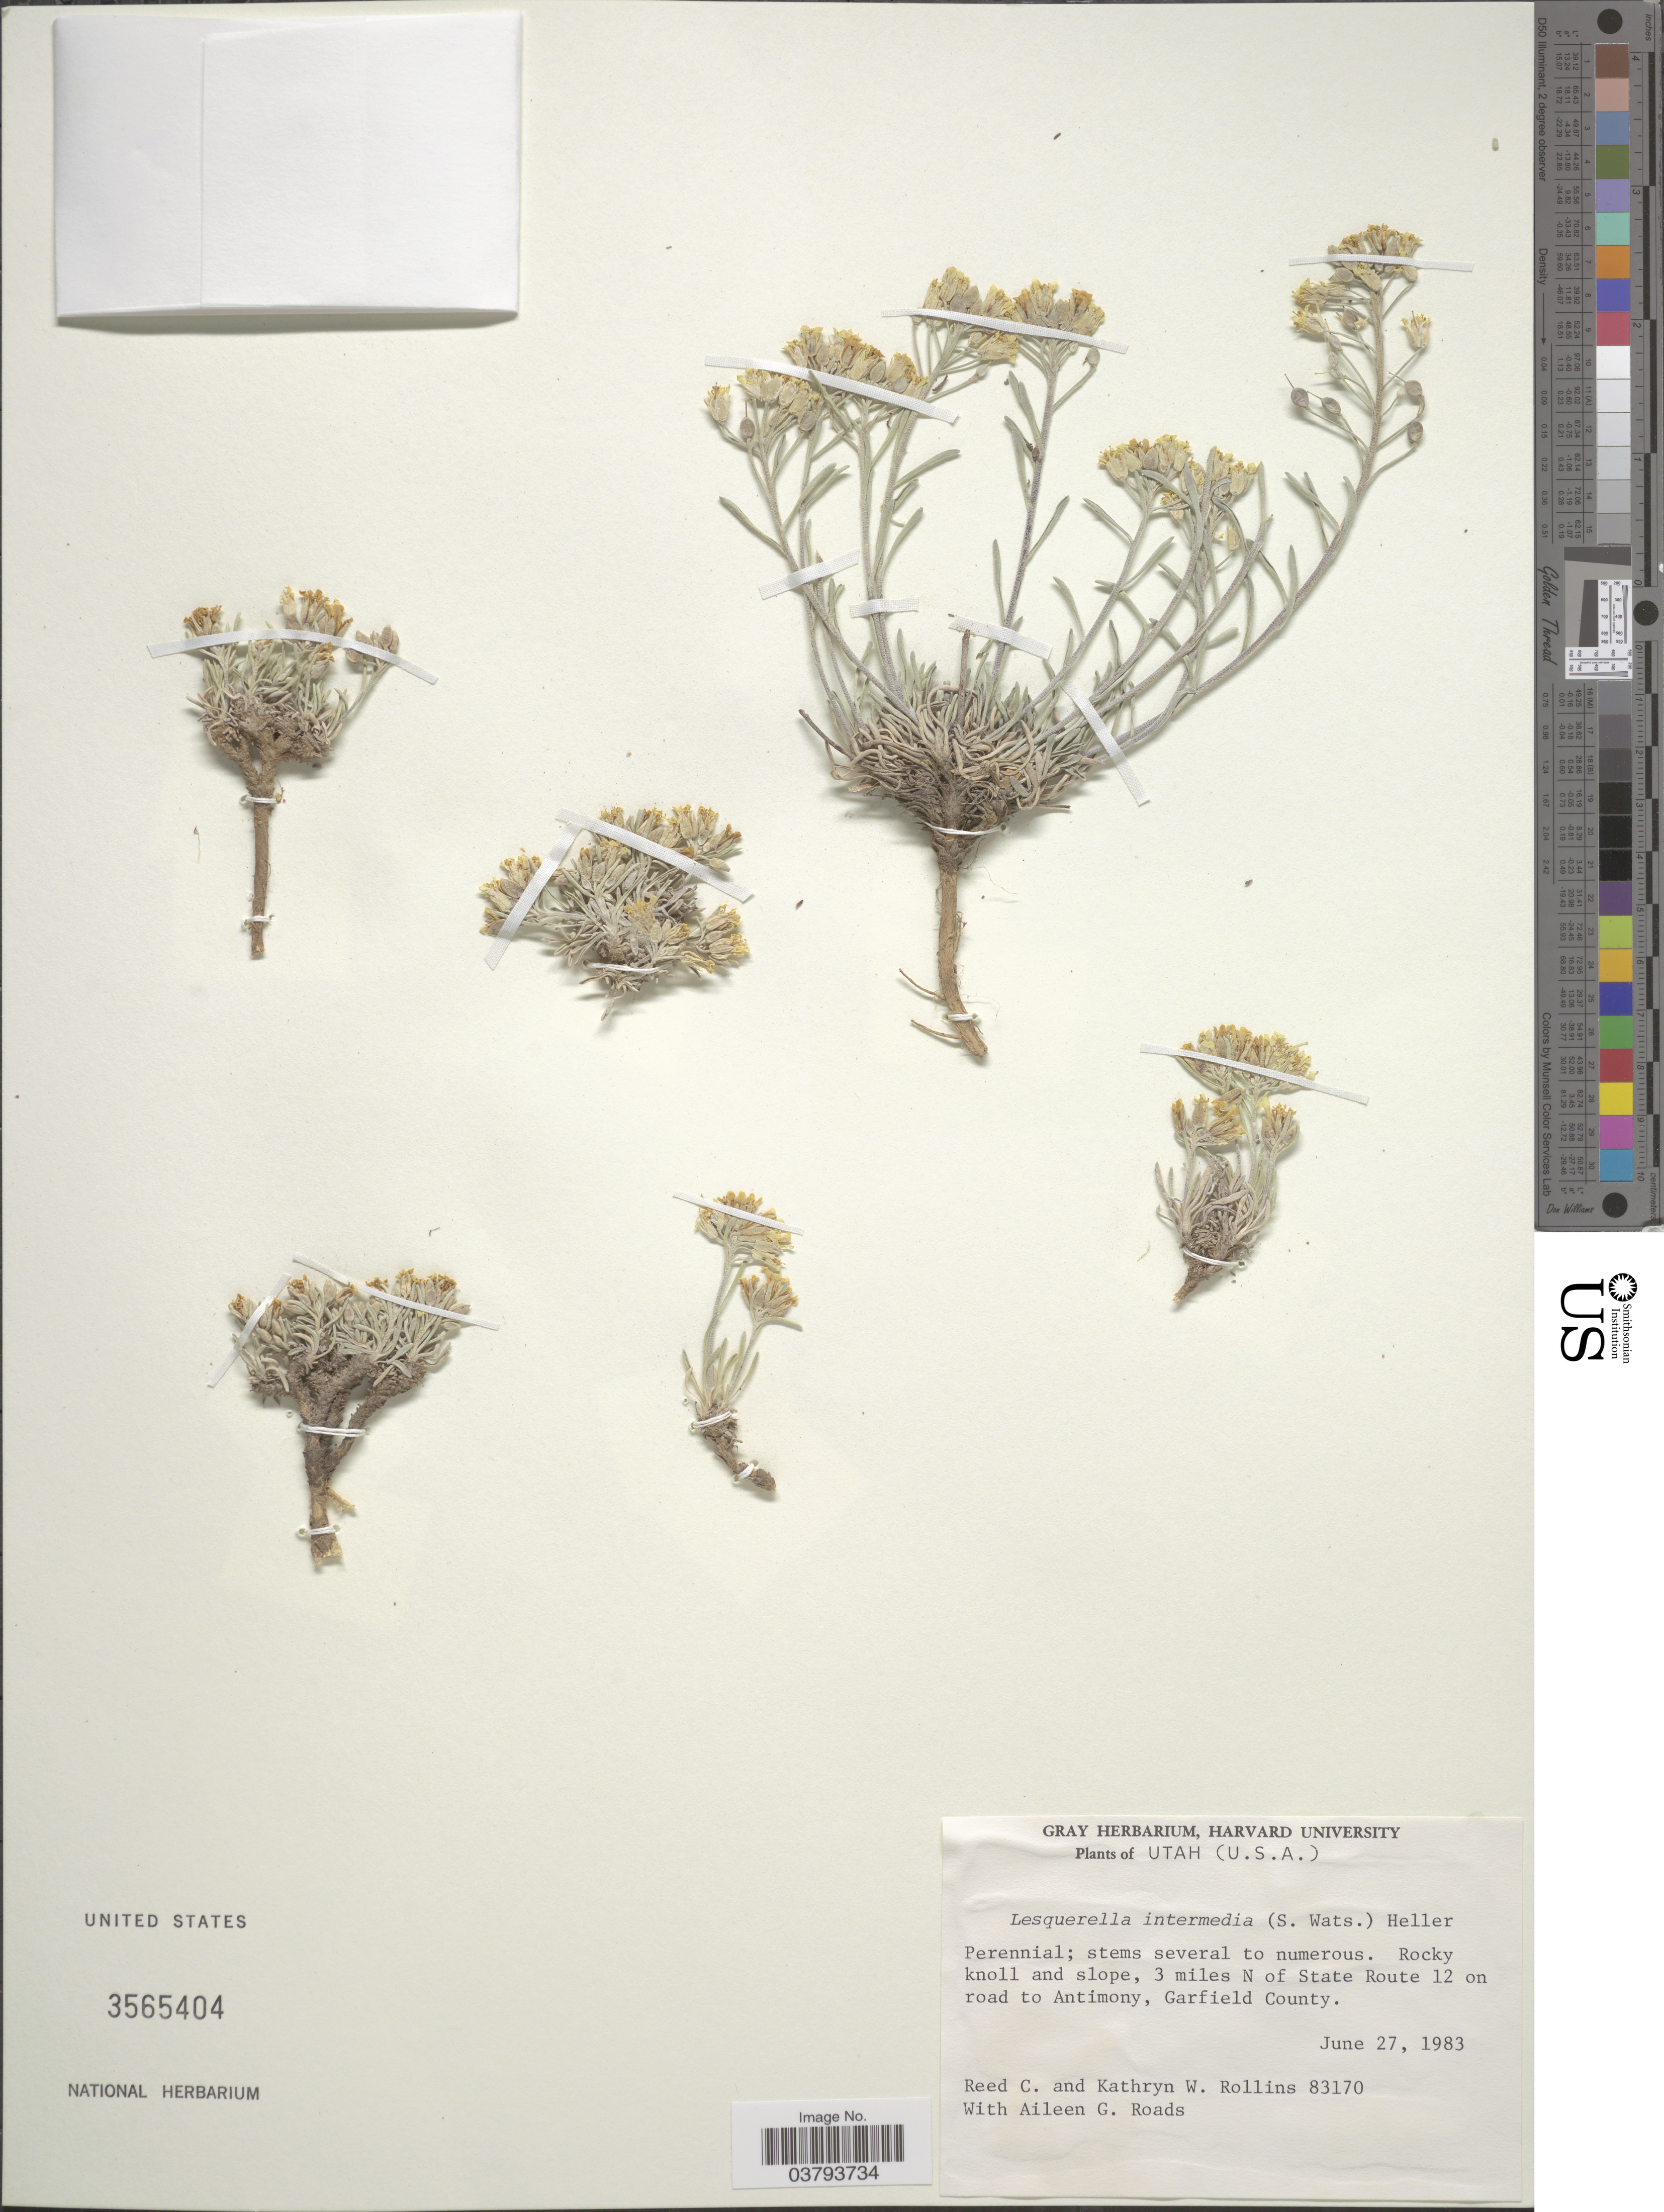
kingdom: Plantae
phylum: Tracheophyta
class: Magnoliopsida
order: Brassicales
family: Brassicaceae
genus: Lesquerella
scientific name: Lesquerella intermedia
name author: (S. Watson) A. Heller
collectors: R. C. Rollins, K. W. Rollins & A. Roads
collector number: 83170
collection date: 1983-06-27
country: United States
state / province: Utah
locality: Rocky knoll and slope, 3 miles N of State Route 12 on road to Antimony, Garfield County.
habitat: rocky knoll and slope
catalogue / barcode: US 3565404